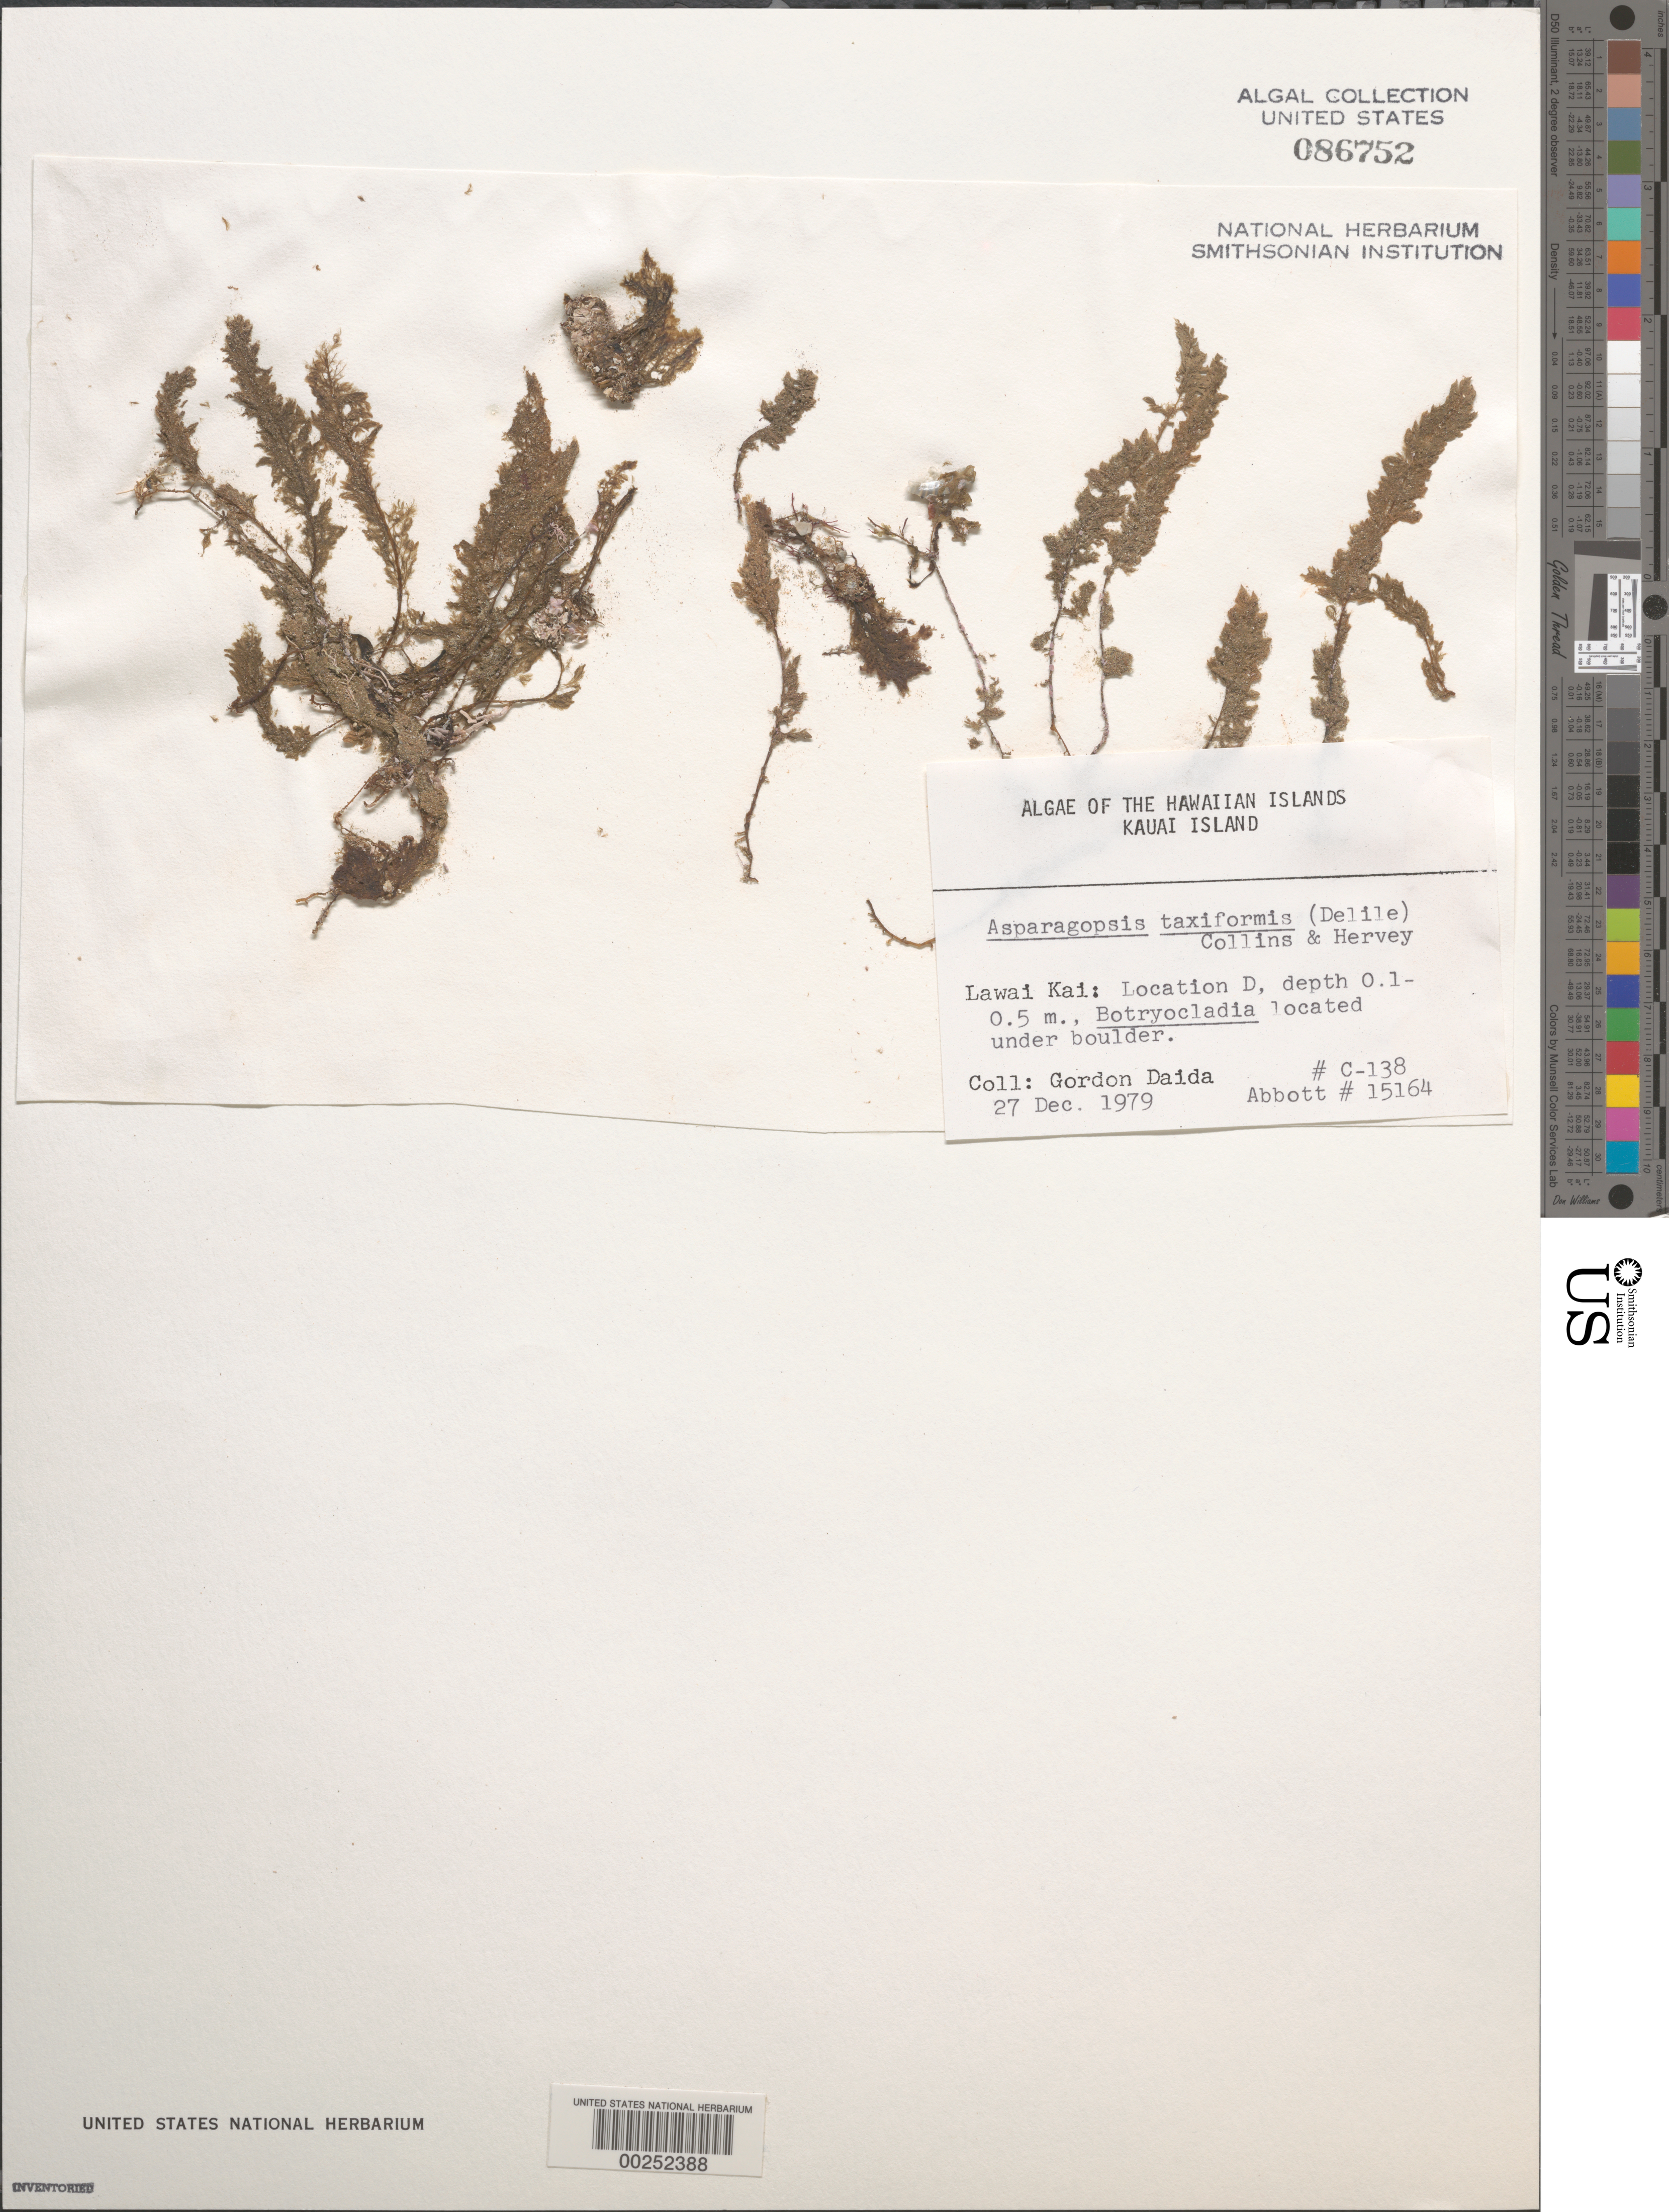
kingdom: Plantae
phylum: Rhodophyta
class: Florideophyceae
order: Bonnemaisoniales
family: Bonnemaisoniaceae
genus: Asparagopsis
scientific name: Asparagopsis taxiformis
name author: (Delile) Trevis.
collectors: G. Daida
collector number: C138 & IAA 15164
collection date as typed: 27 Dec 1979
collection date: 1979-12-27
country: United States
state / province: Hawaii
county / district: Kauai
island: Kaua'i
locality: Lawai Kai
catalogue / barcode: US 86752